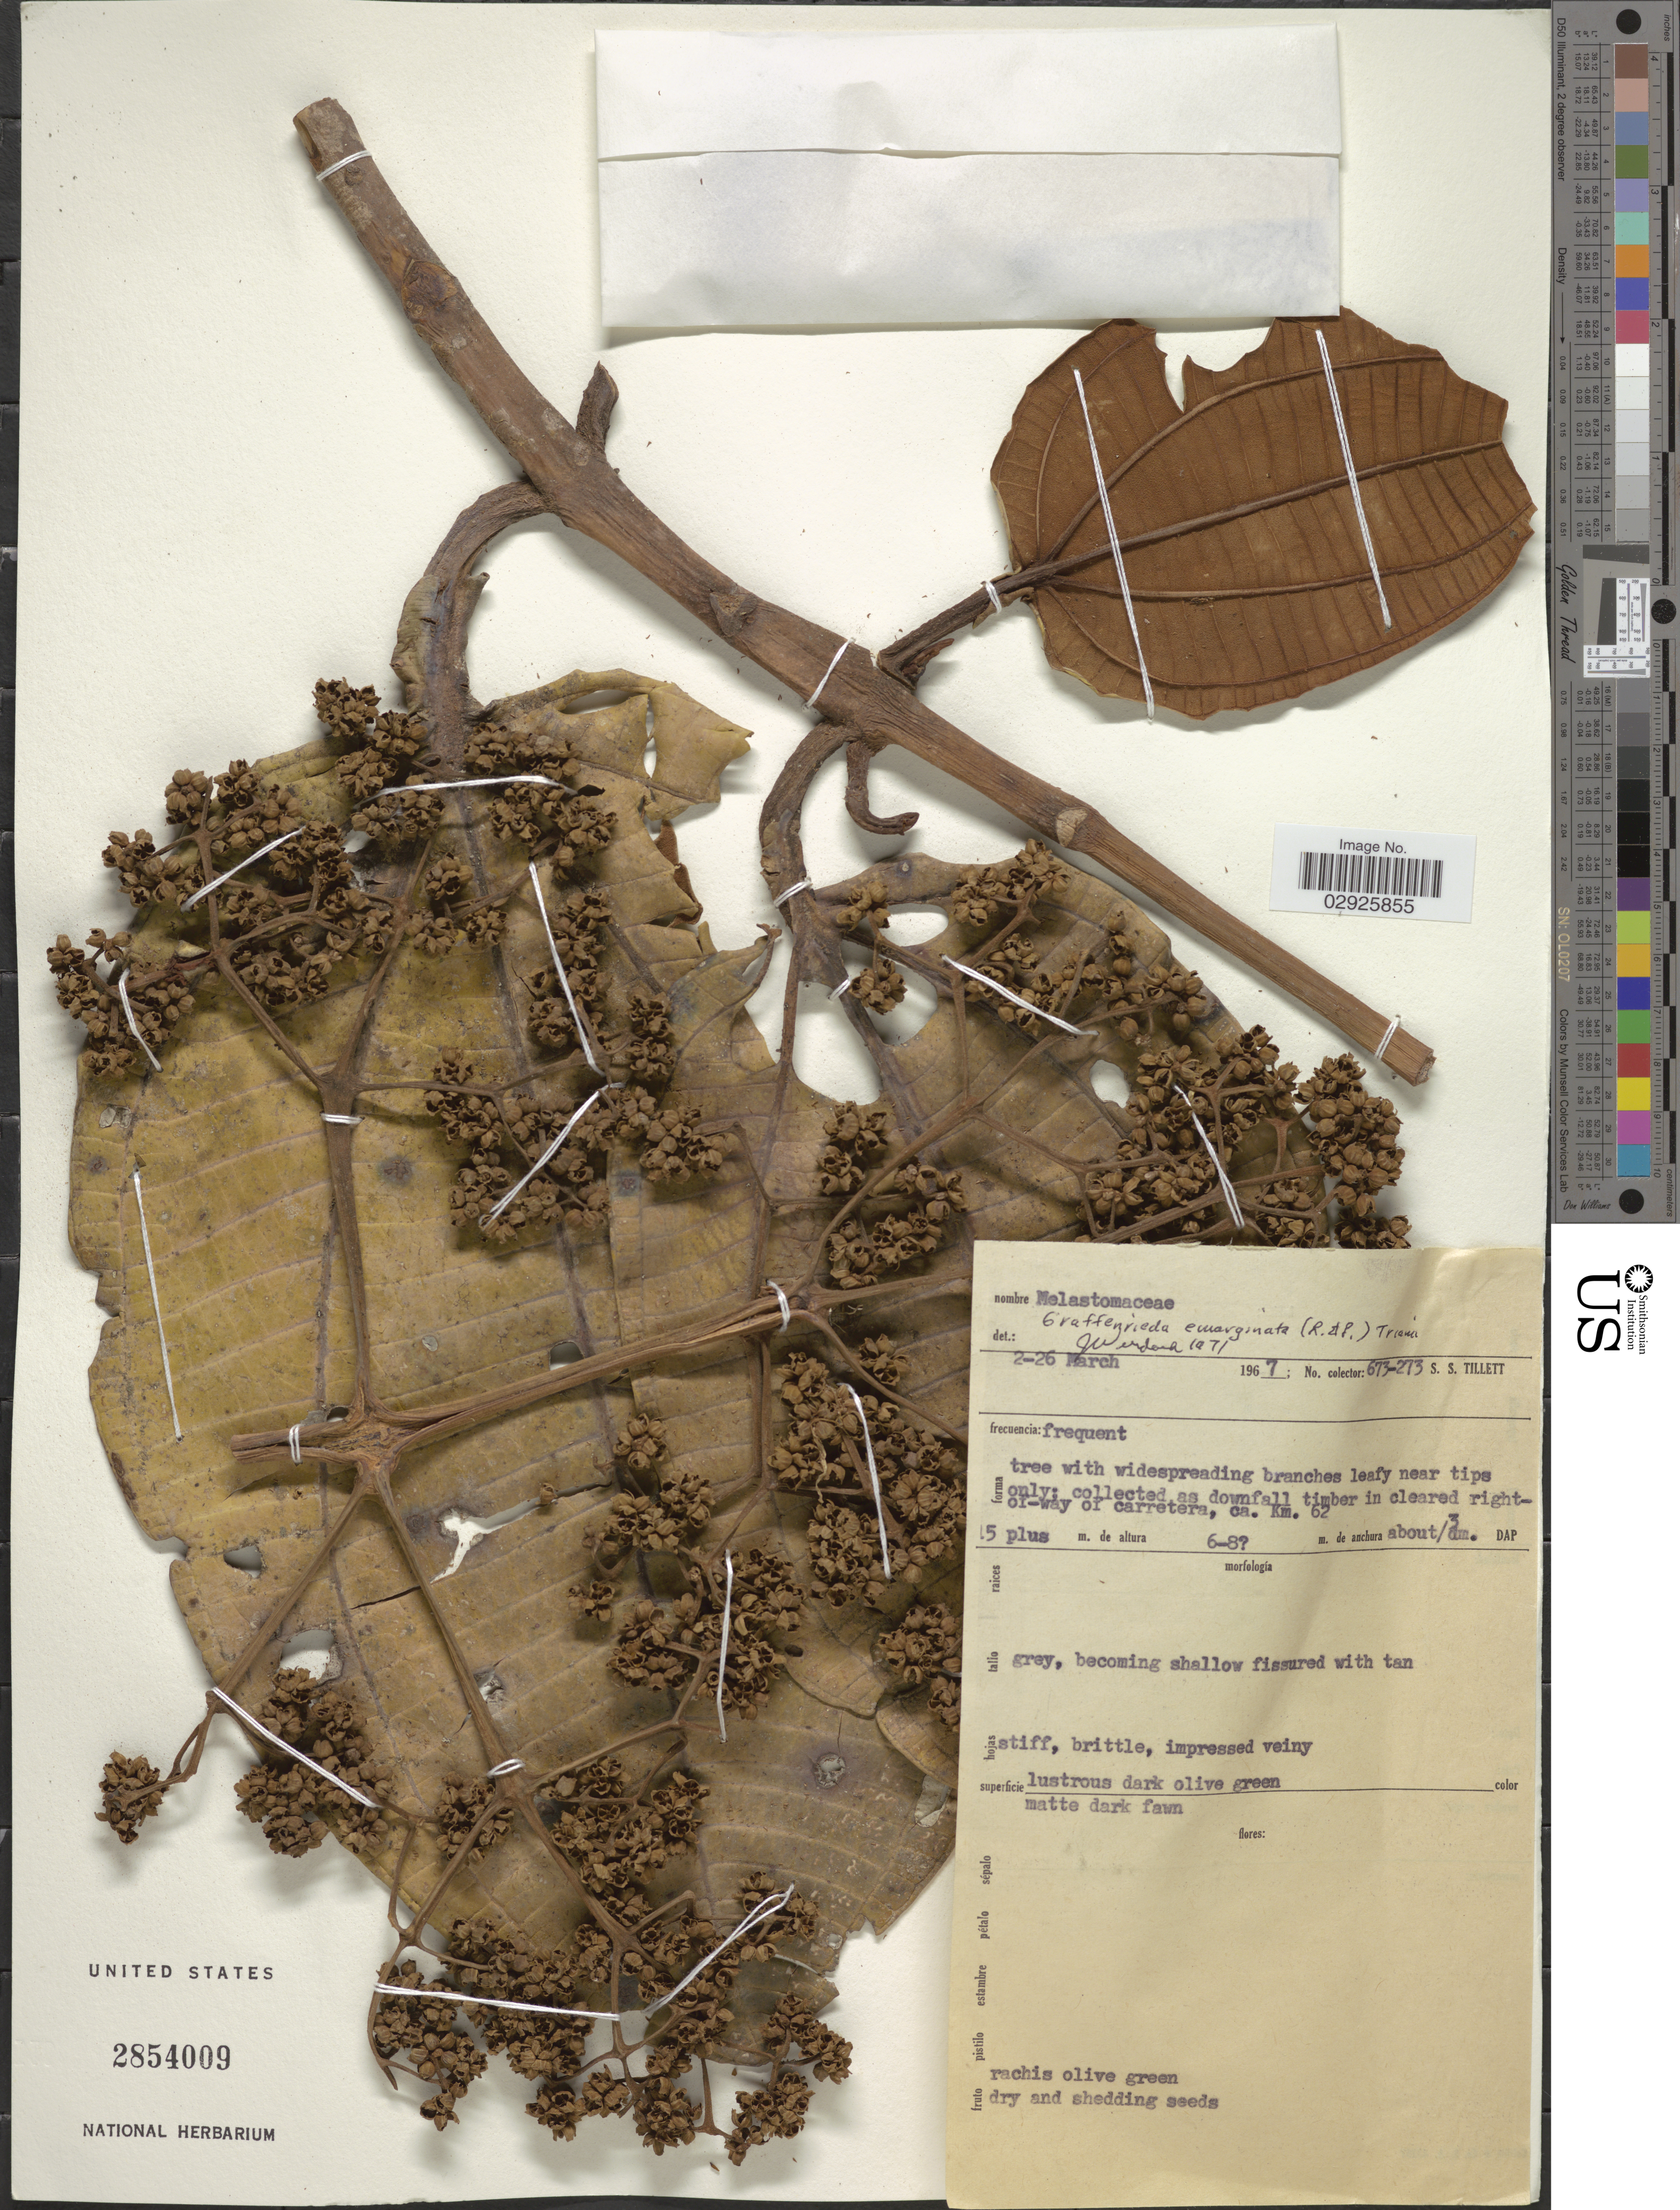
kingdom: Plantae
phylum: Tracheophyta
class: Magnoliopsida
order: Myrtales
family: Melastomataceae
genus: Graffenrieda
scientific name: Graffenrieda emarginata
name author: (Ruiz & Pav.) Triana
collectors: S. S. Tillett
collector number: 673-273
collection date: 1967-03-02/1967-03-26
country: Peru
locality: Right-of-way of carretera, ca. Km. 62.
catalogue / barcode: US 2854009